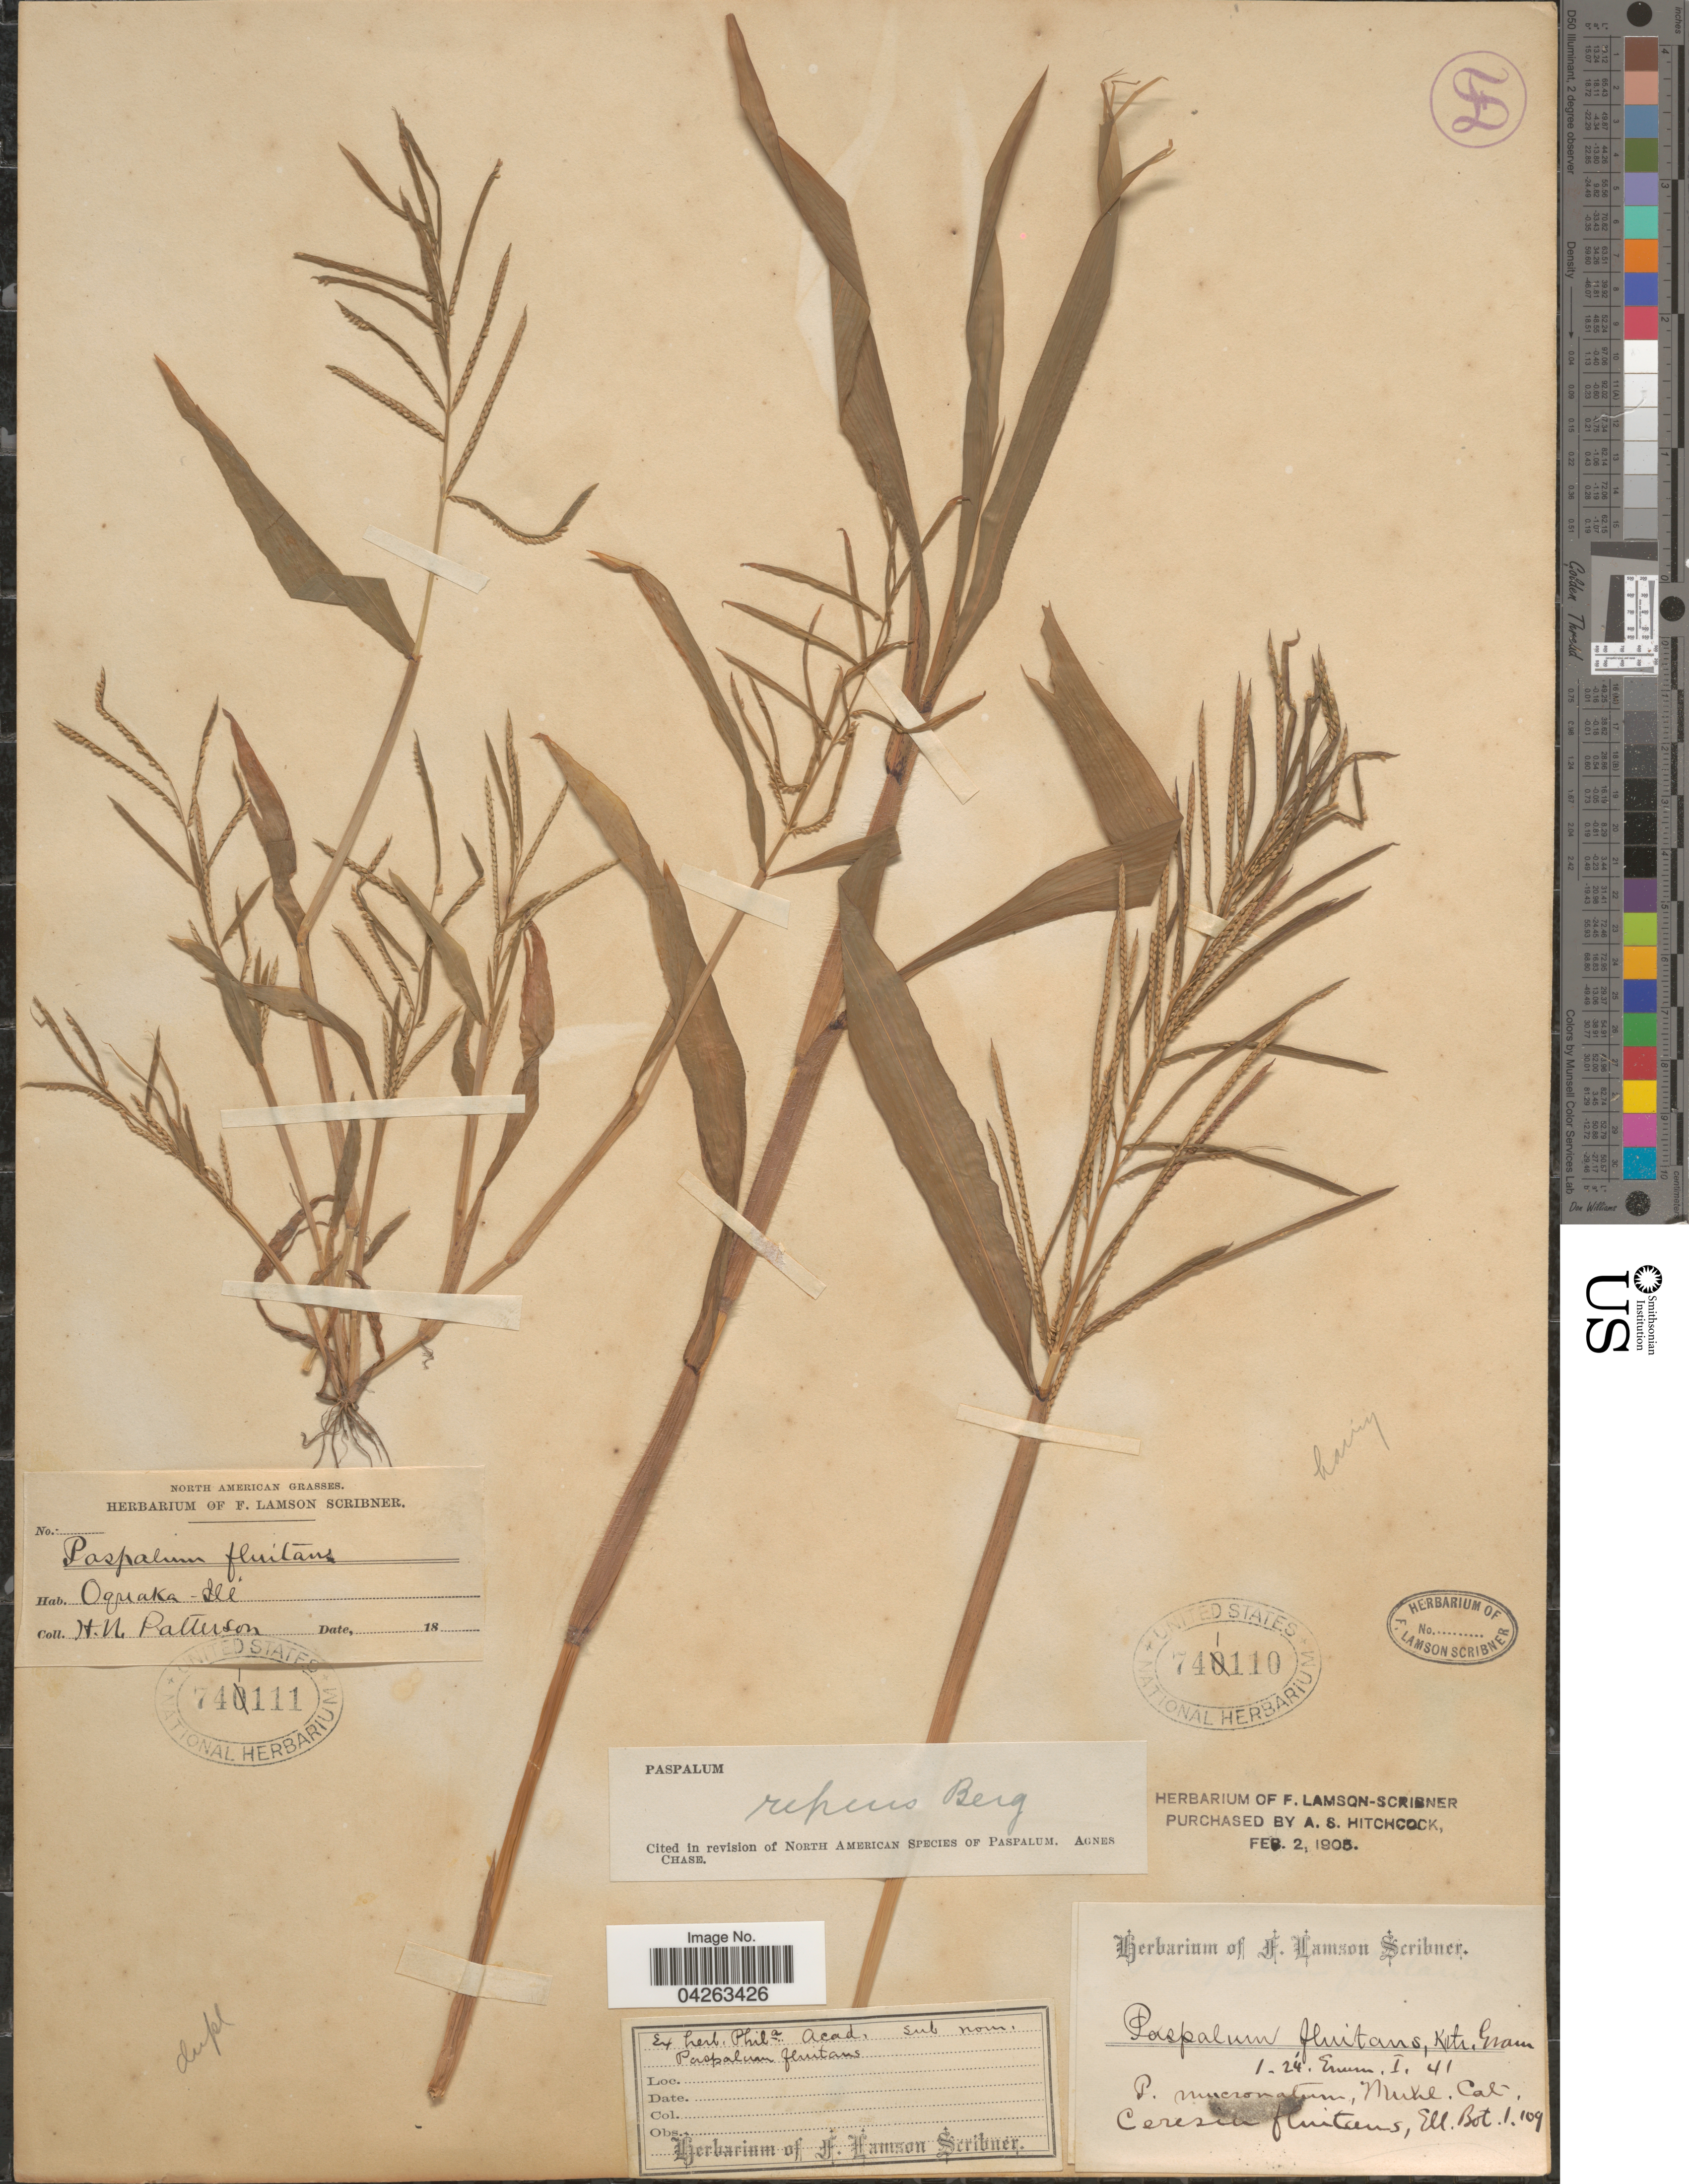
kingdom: Plantae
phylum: Tracheophyta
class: Liliopsida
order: Poales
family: Poaceae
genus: Paspalum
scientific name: Paspalum repens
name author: P.J. Bergius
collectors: H. N. Patterson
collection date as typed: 18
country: United States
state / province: Illinois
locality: Oquaka.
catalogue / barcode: US 741111